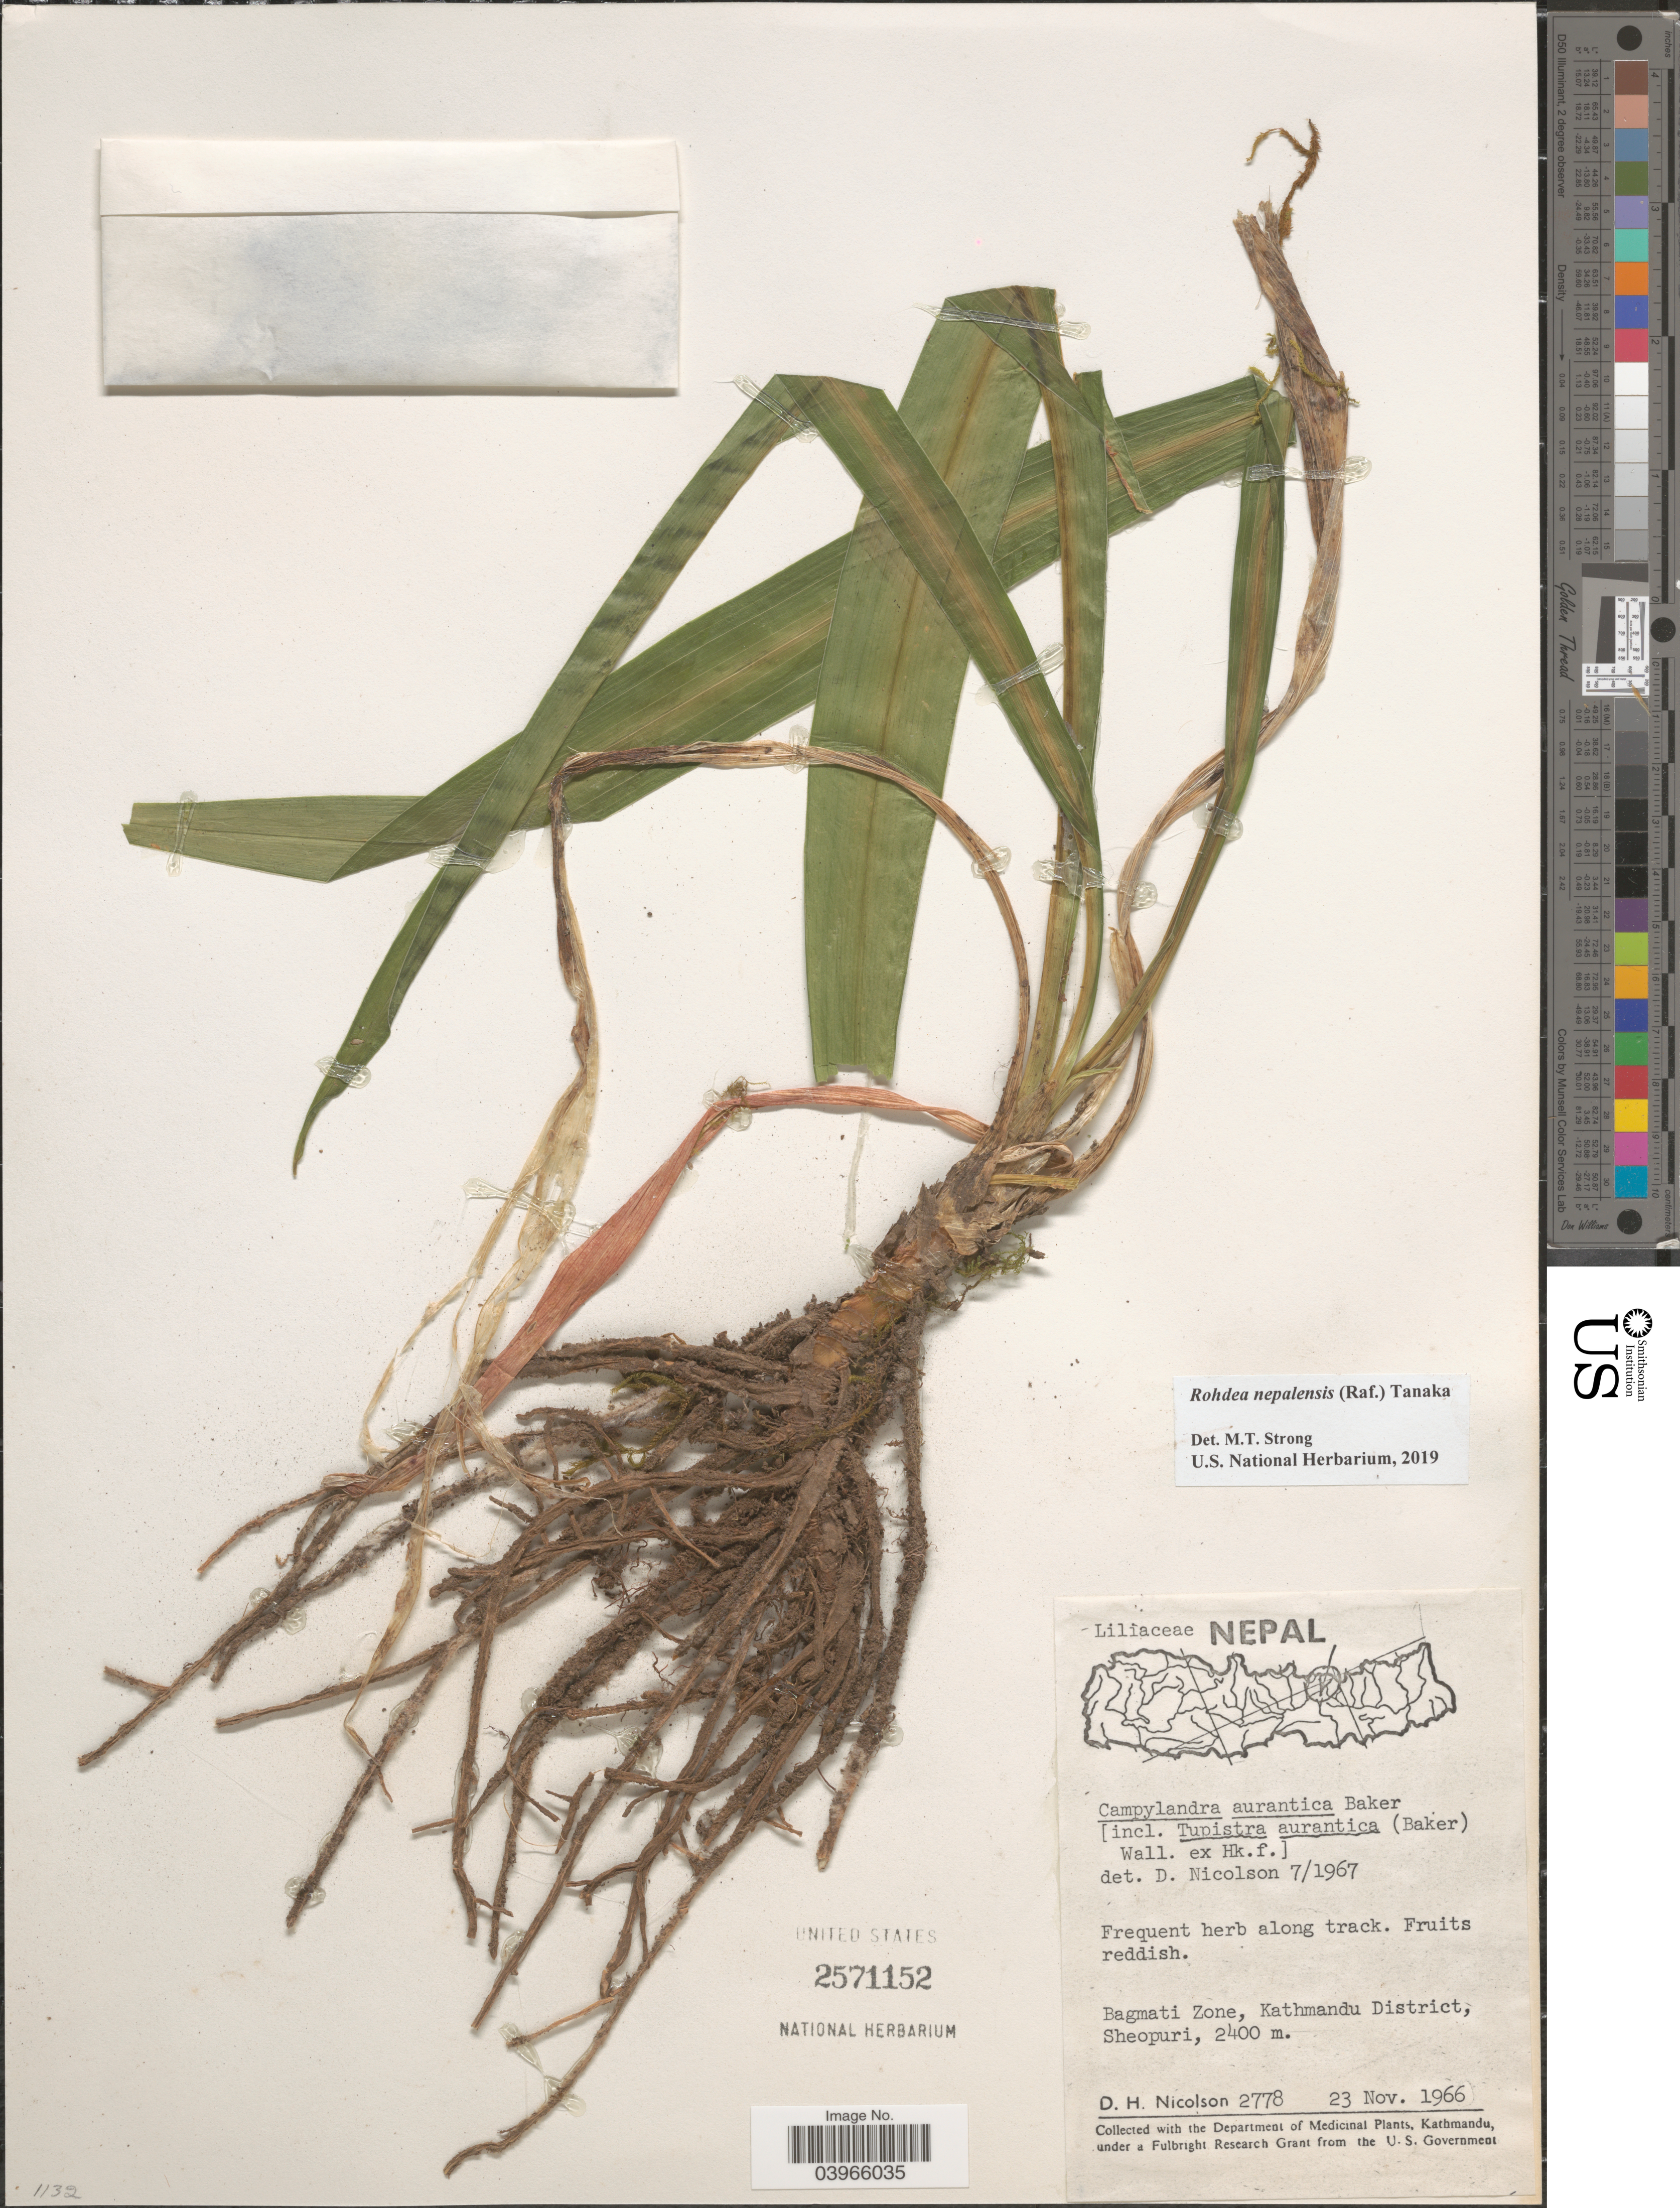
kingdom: Plantae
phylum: Tracheophyta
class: Liliopsida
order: Asparagales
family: Asparagaceae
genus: Rohdea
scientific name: Rohdea nepalensis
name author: (Raf.) N. Tanaka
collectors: D. H. Nicolson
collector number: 2778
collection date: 1966-11-23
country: Nepal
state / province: Bagmati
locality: Bagmati Zone, Kathmandu District, Sheopuri.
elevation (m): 2400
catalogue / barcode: US 2571152